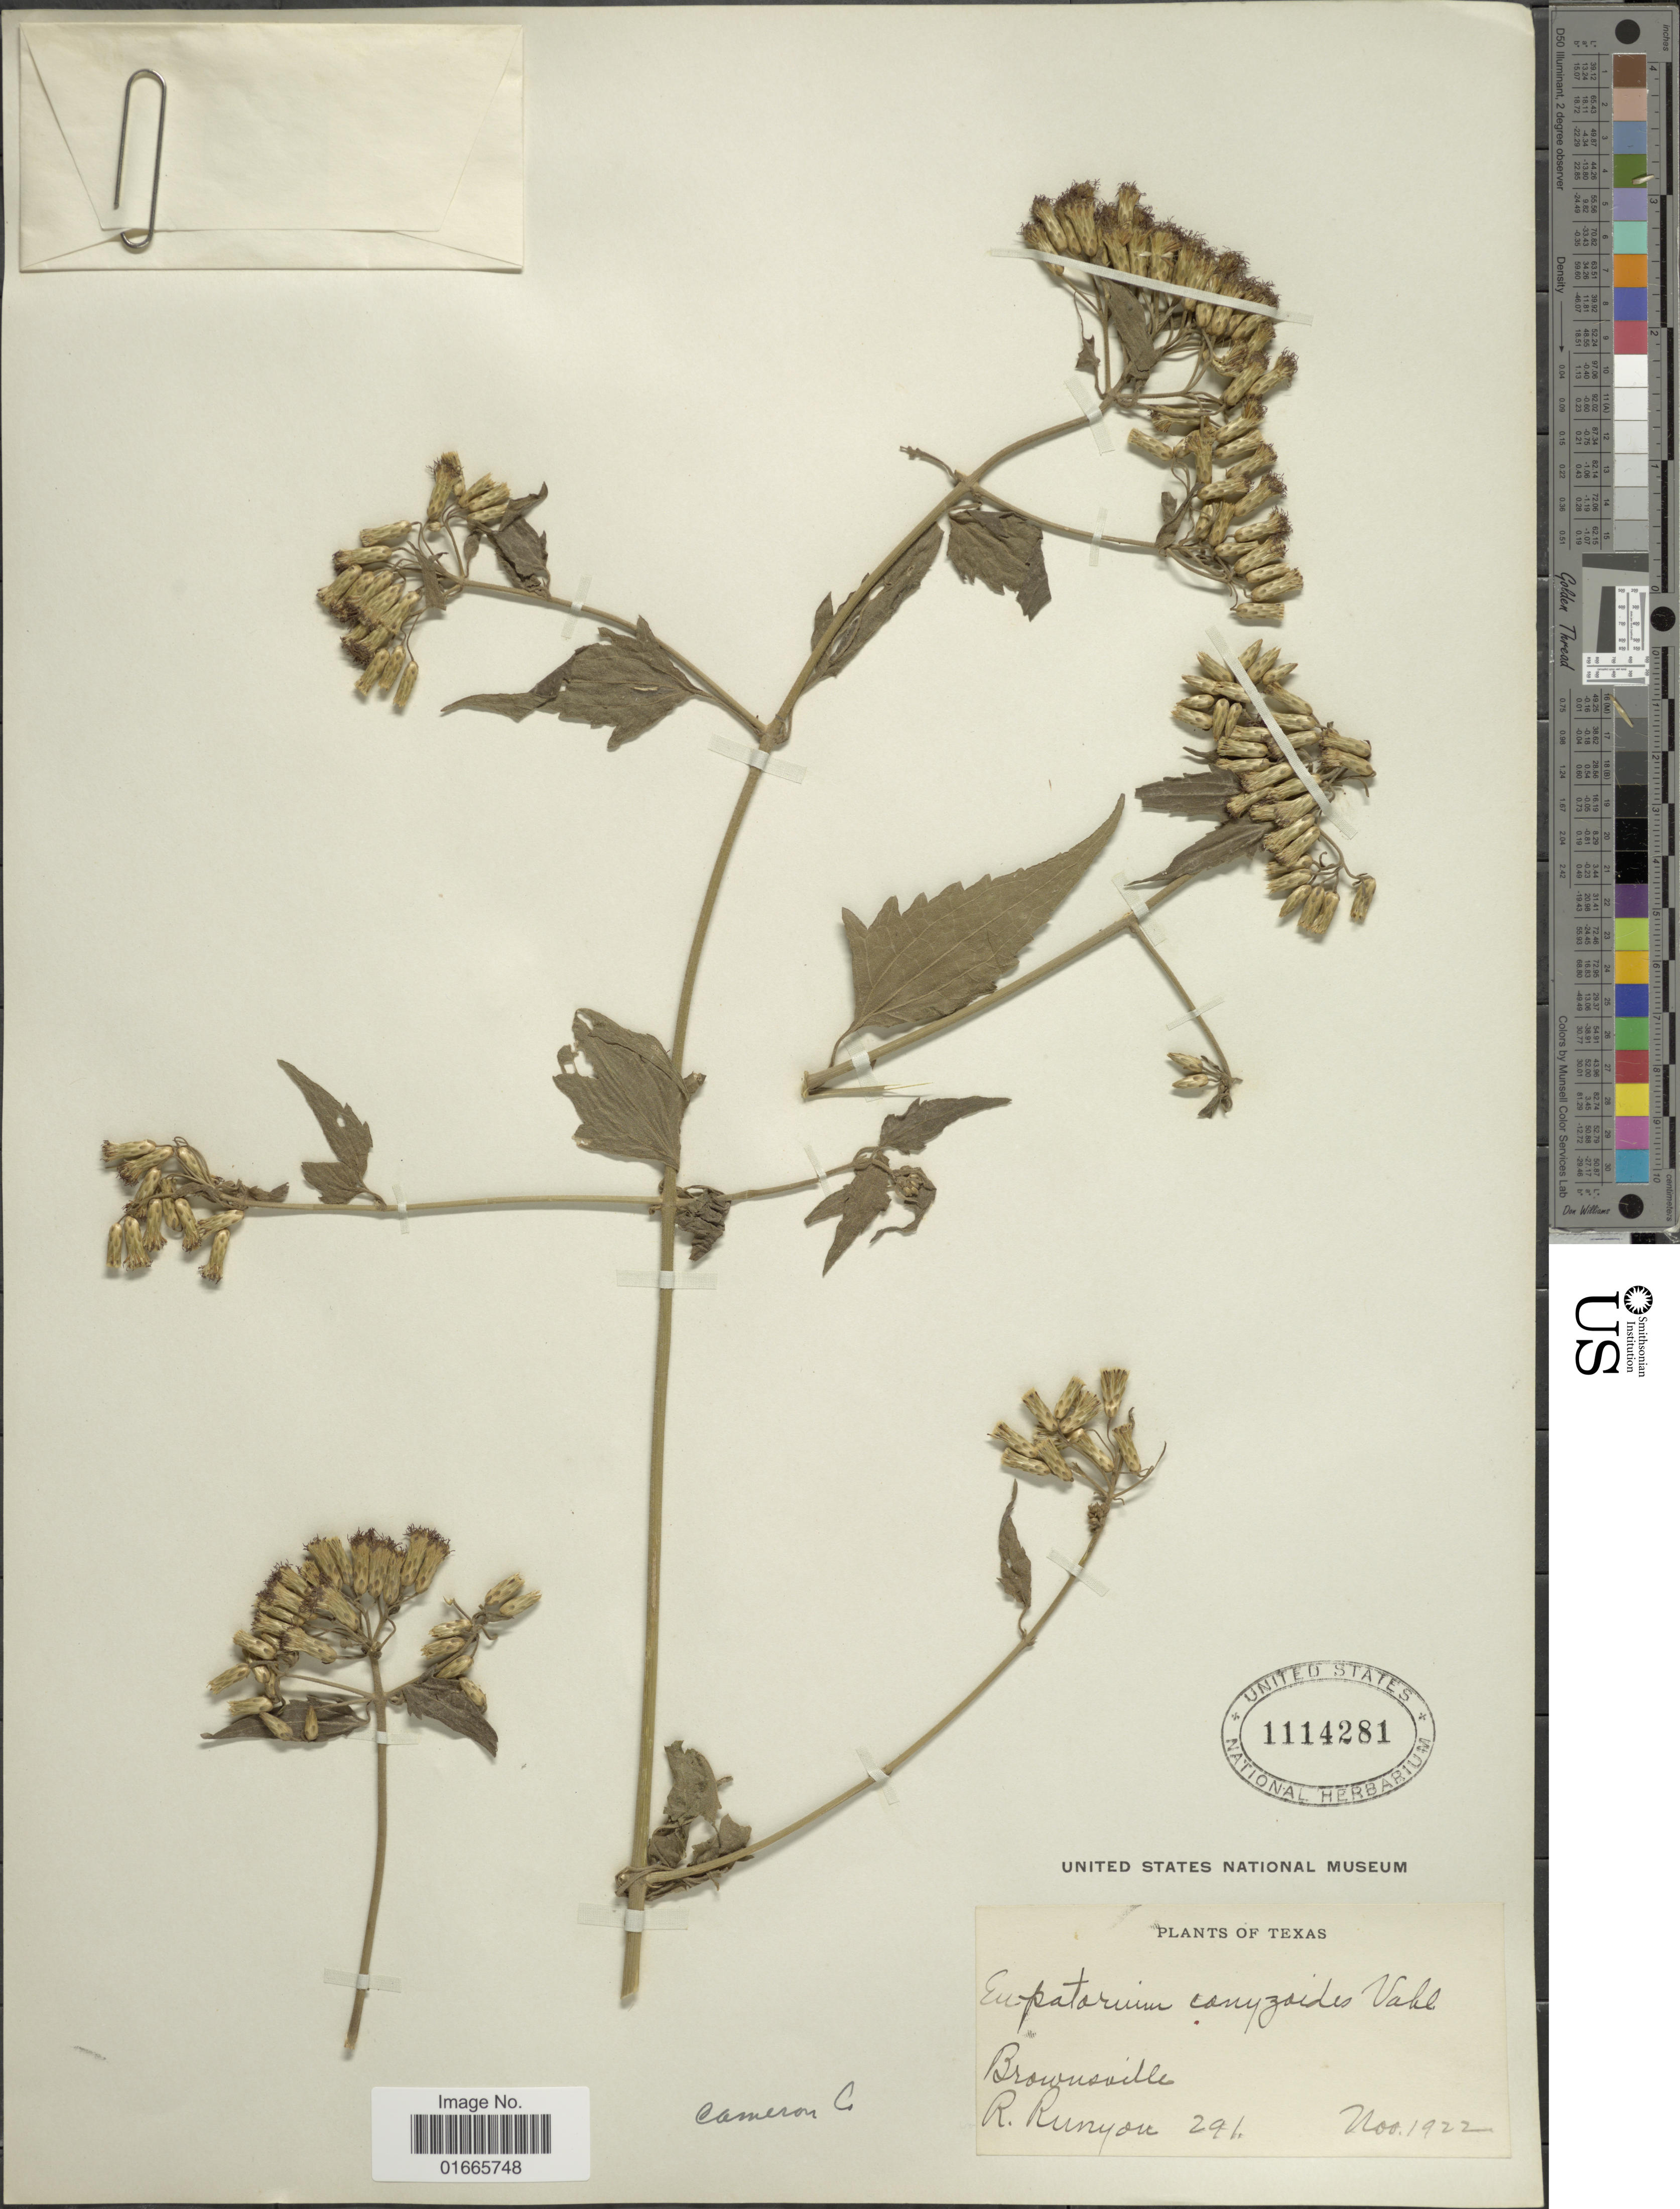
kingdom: Plantae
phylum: Tracheophyta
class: Magnoliopsida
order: Asterales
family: Asteraceae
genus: Chromolaena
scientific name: Chromolaena odorata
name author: (L.) R.M. King & H. Rob.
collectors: H. E. Runyon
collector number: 291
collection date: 1922-11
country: United States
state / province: Texas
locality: Brownsville.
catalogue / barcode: US 1114281